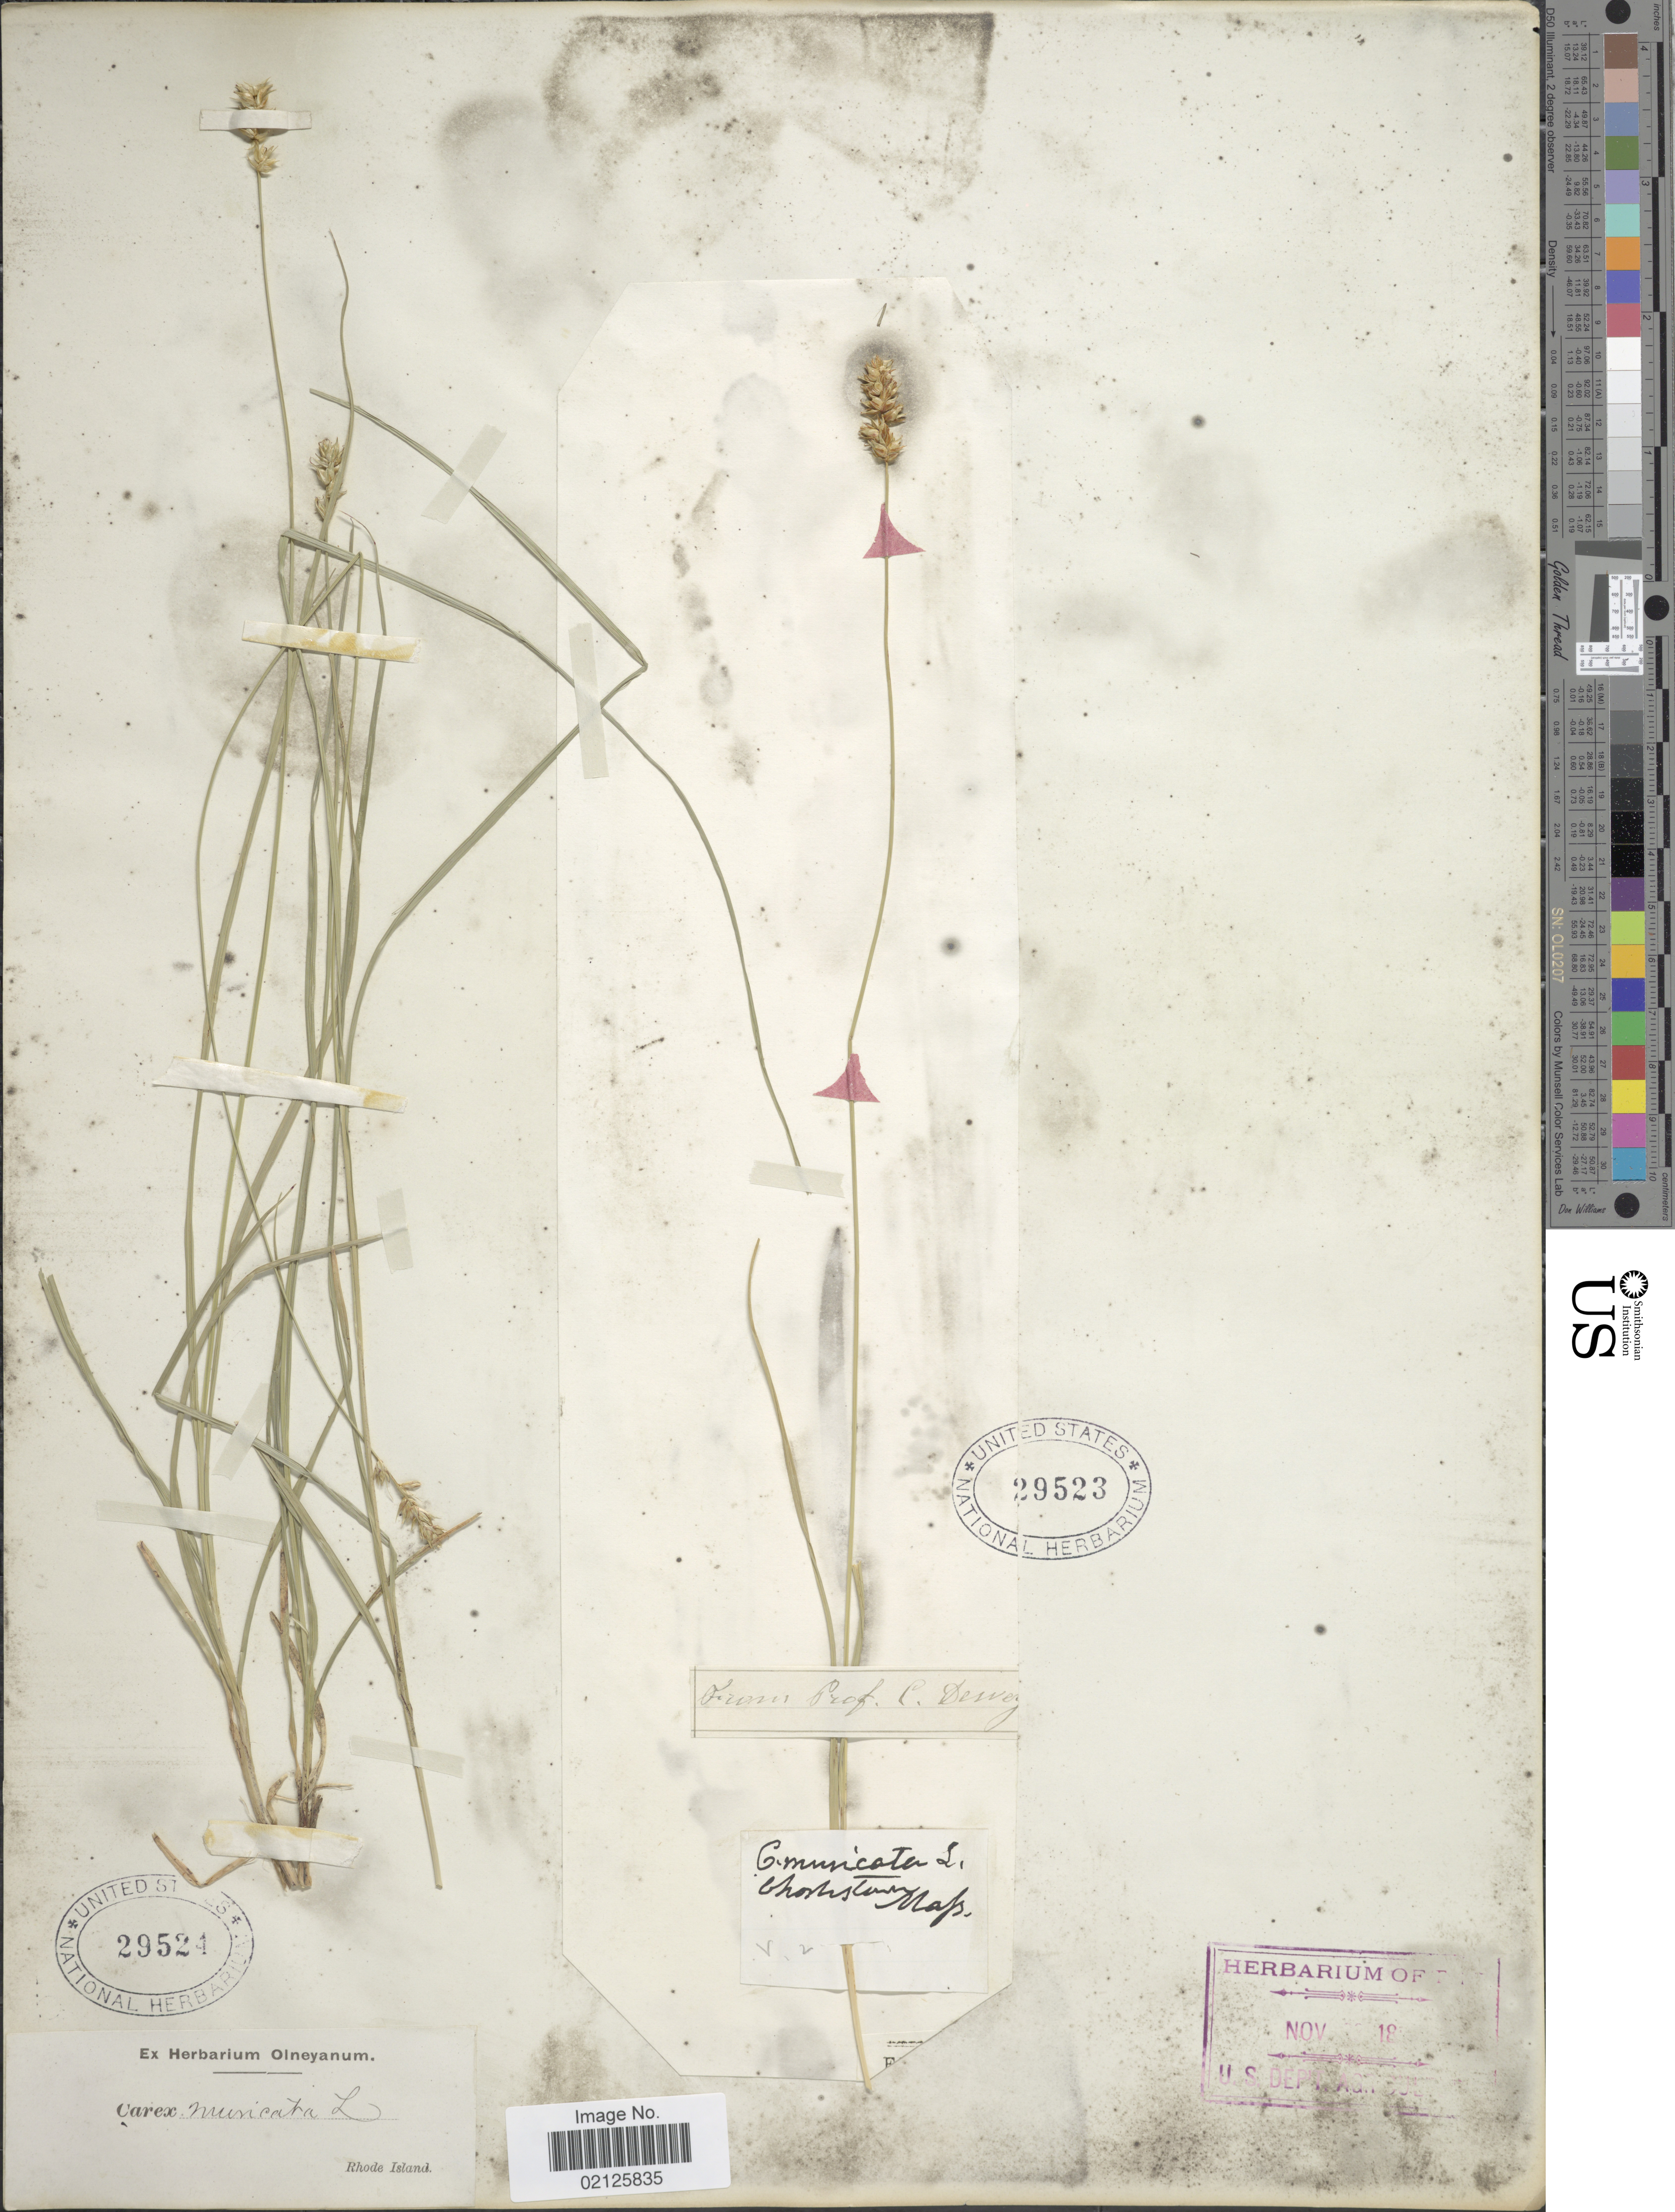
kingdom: Plantae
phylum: Tracheophyta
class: Liliopsida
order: Poales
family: Cyperaceae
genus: Carex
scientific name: Carex muricata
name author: L.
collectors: ex herb. Olneyanum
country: United States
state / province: Rhode Island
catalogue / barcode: US 29524